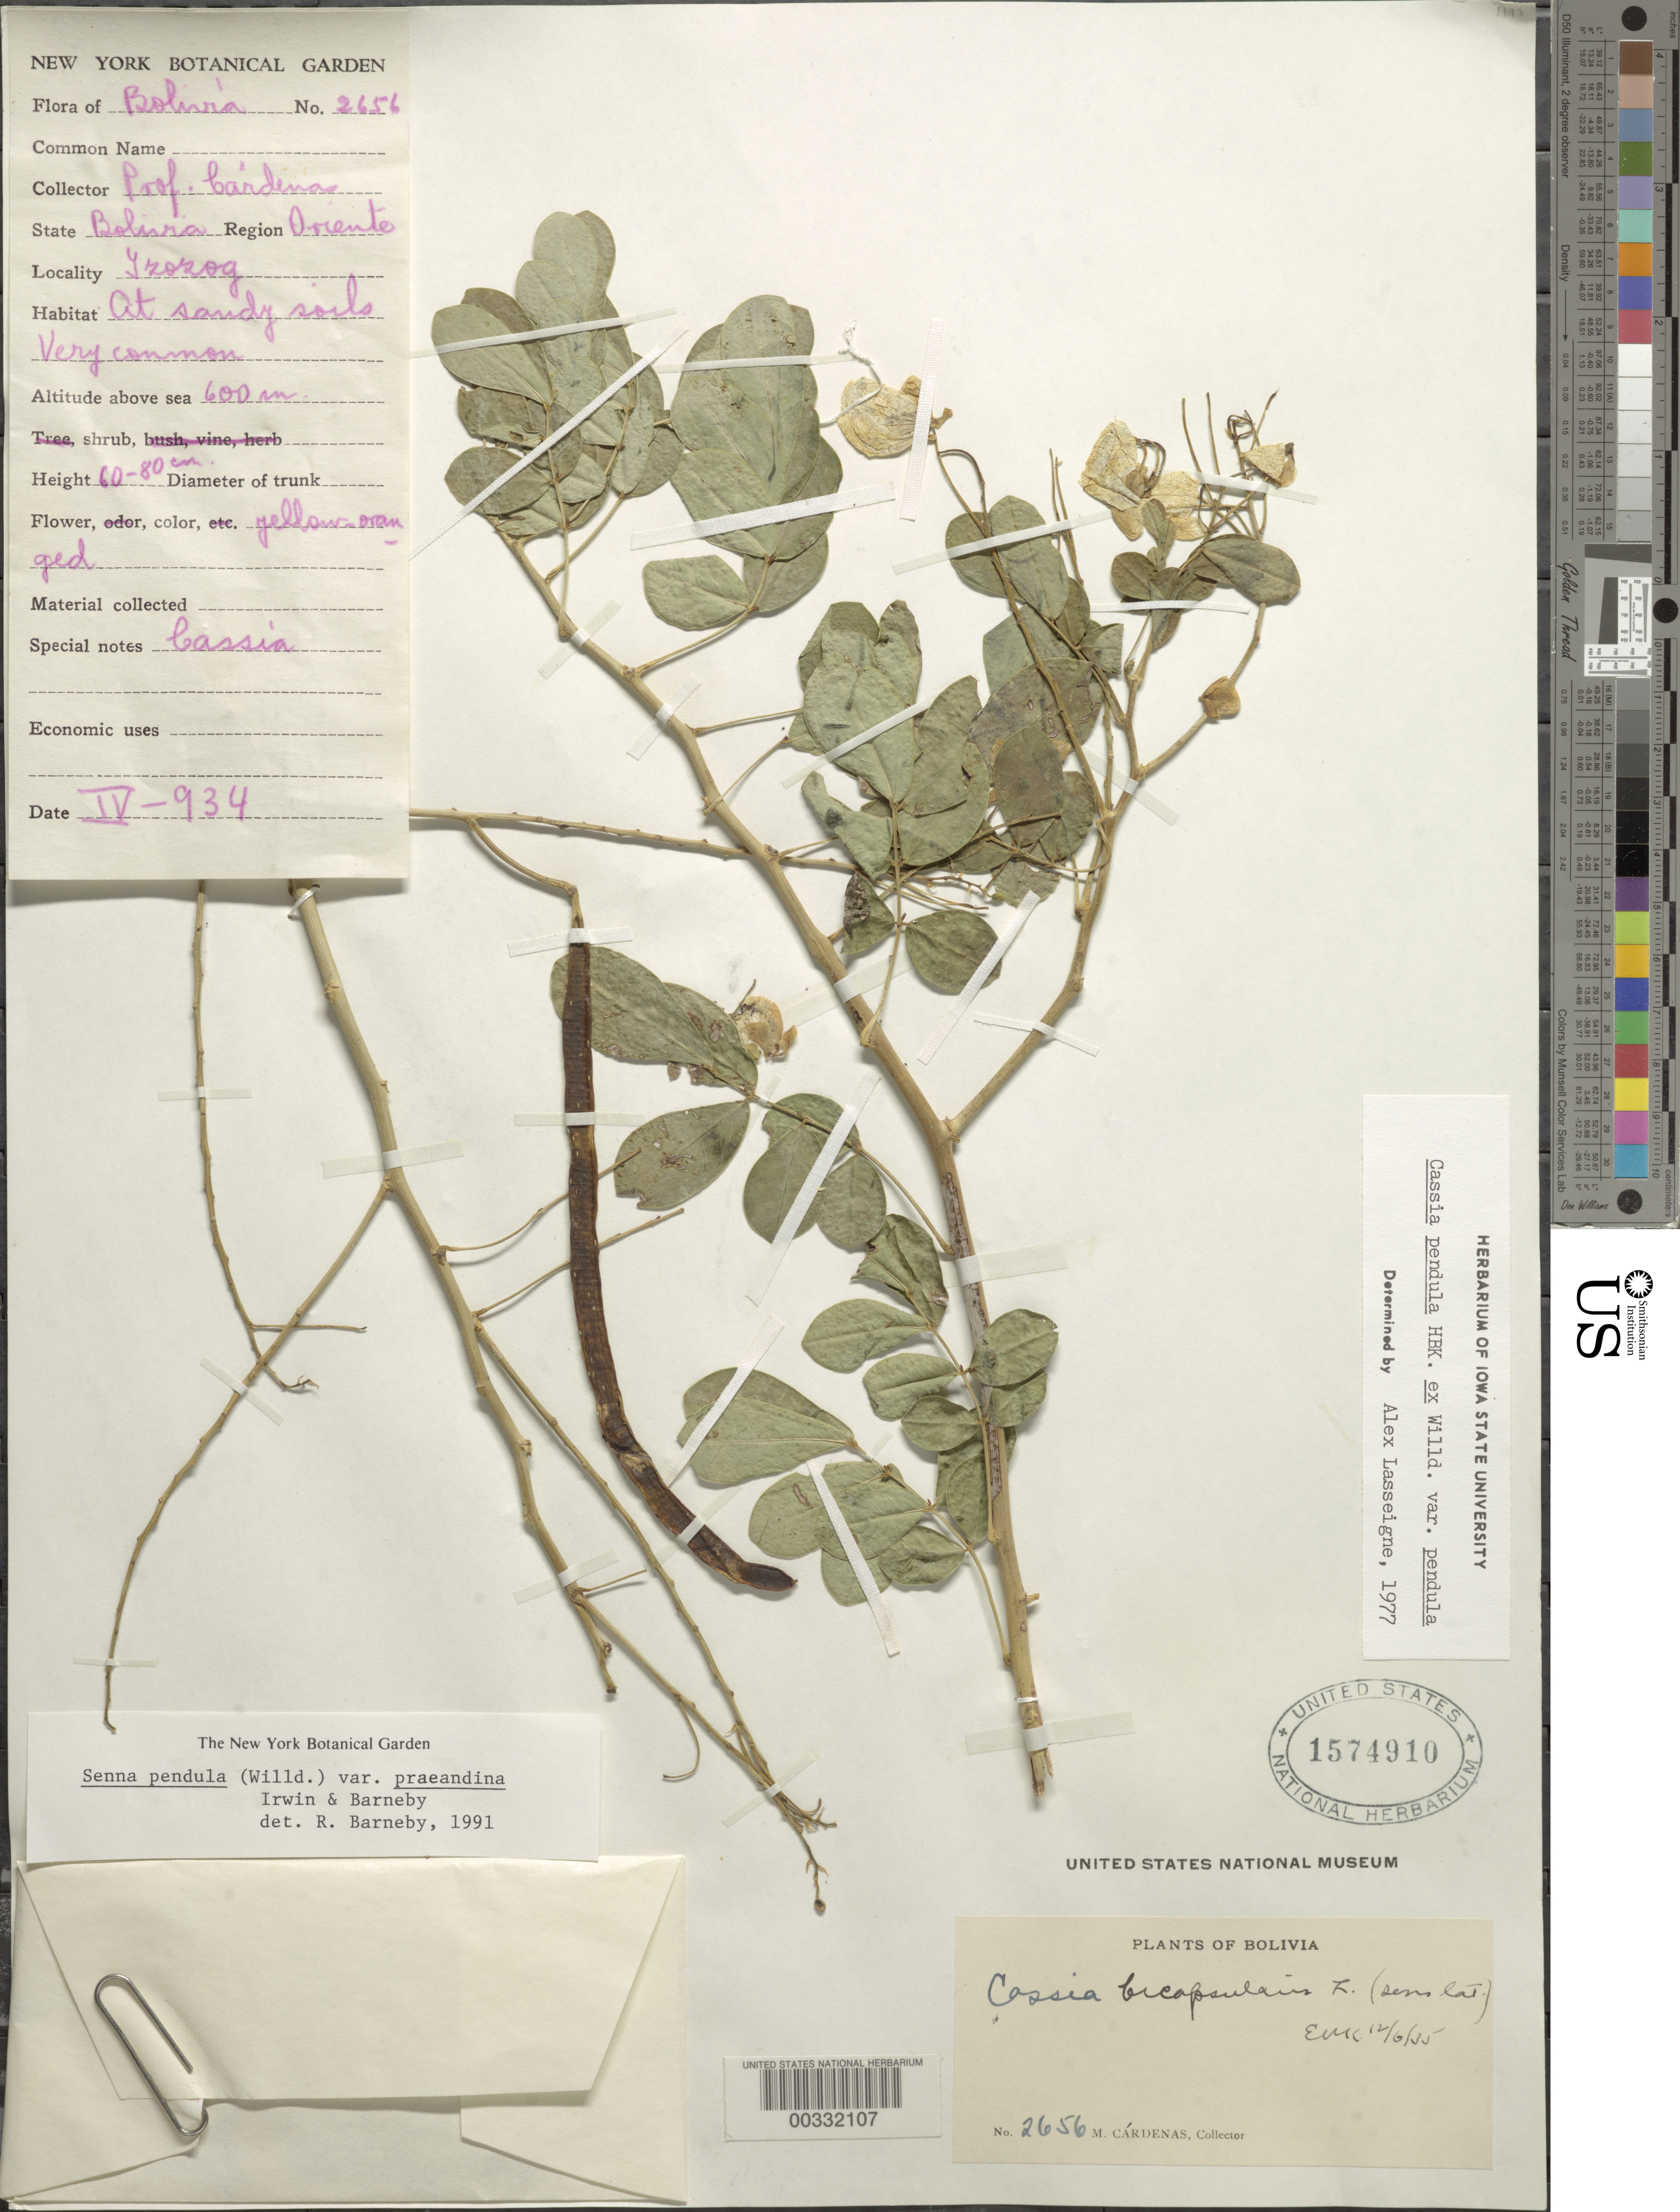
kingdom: Plantae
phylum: Tracheophyta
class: Magnoliopsida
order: Fabales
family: Fabaceae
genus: Senna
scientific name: Senna pendula var. praeandina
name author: H.S. Irwin & Barneby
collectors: M. Cárdenas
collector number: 2656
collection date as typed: Apr 1934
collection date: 1934-04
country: Bolivia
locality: Oriente region; Izozog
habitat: At sandy soils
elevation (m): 600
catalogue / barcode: US 1574910